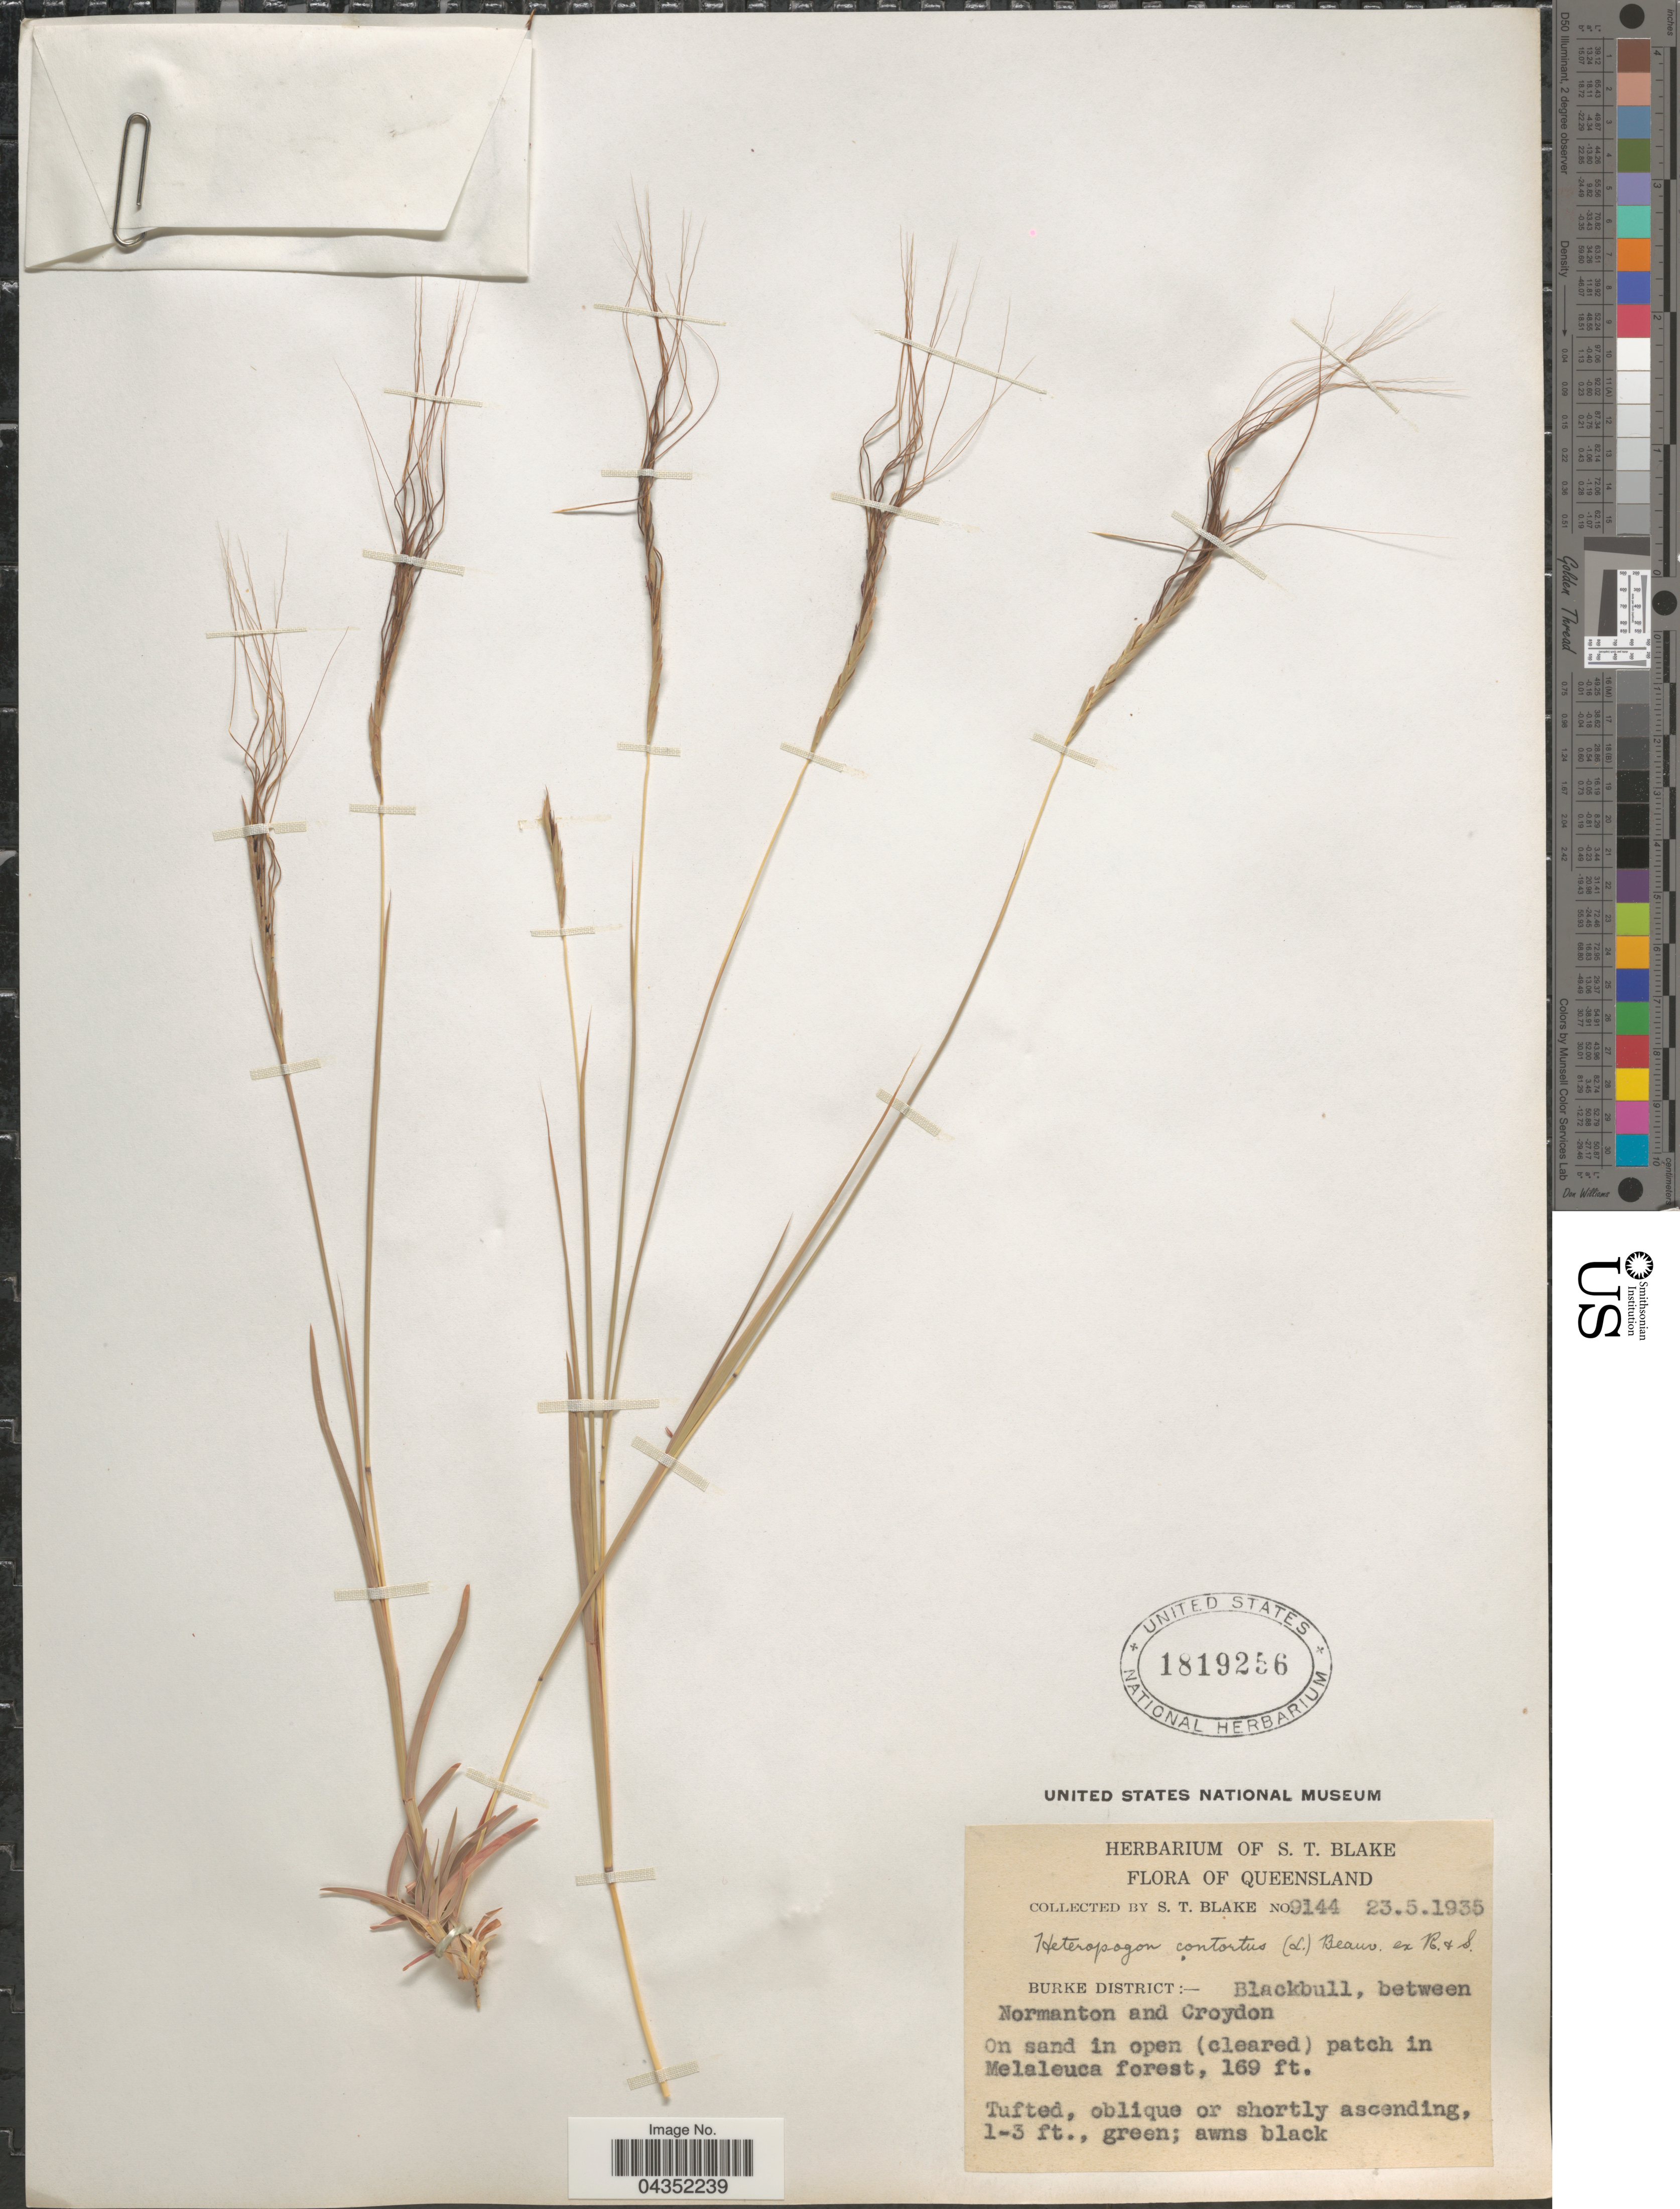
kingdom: Plantae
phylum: Tracheophyta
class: Liliopsida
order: Poales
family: Poaceae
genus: Heteropogon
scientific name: Heteropogon contortus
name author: (L.) P. Beauv. ex Roem. & Schult.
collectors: S. T. Blake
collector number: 9144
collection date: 1935-05-23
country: Australia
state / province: Queensland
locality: Burke District:- Blackbull, between Normanton and Croydon.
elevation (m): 52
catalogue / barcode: US 1819256